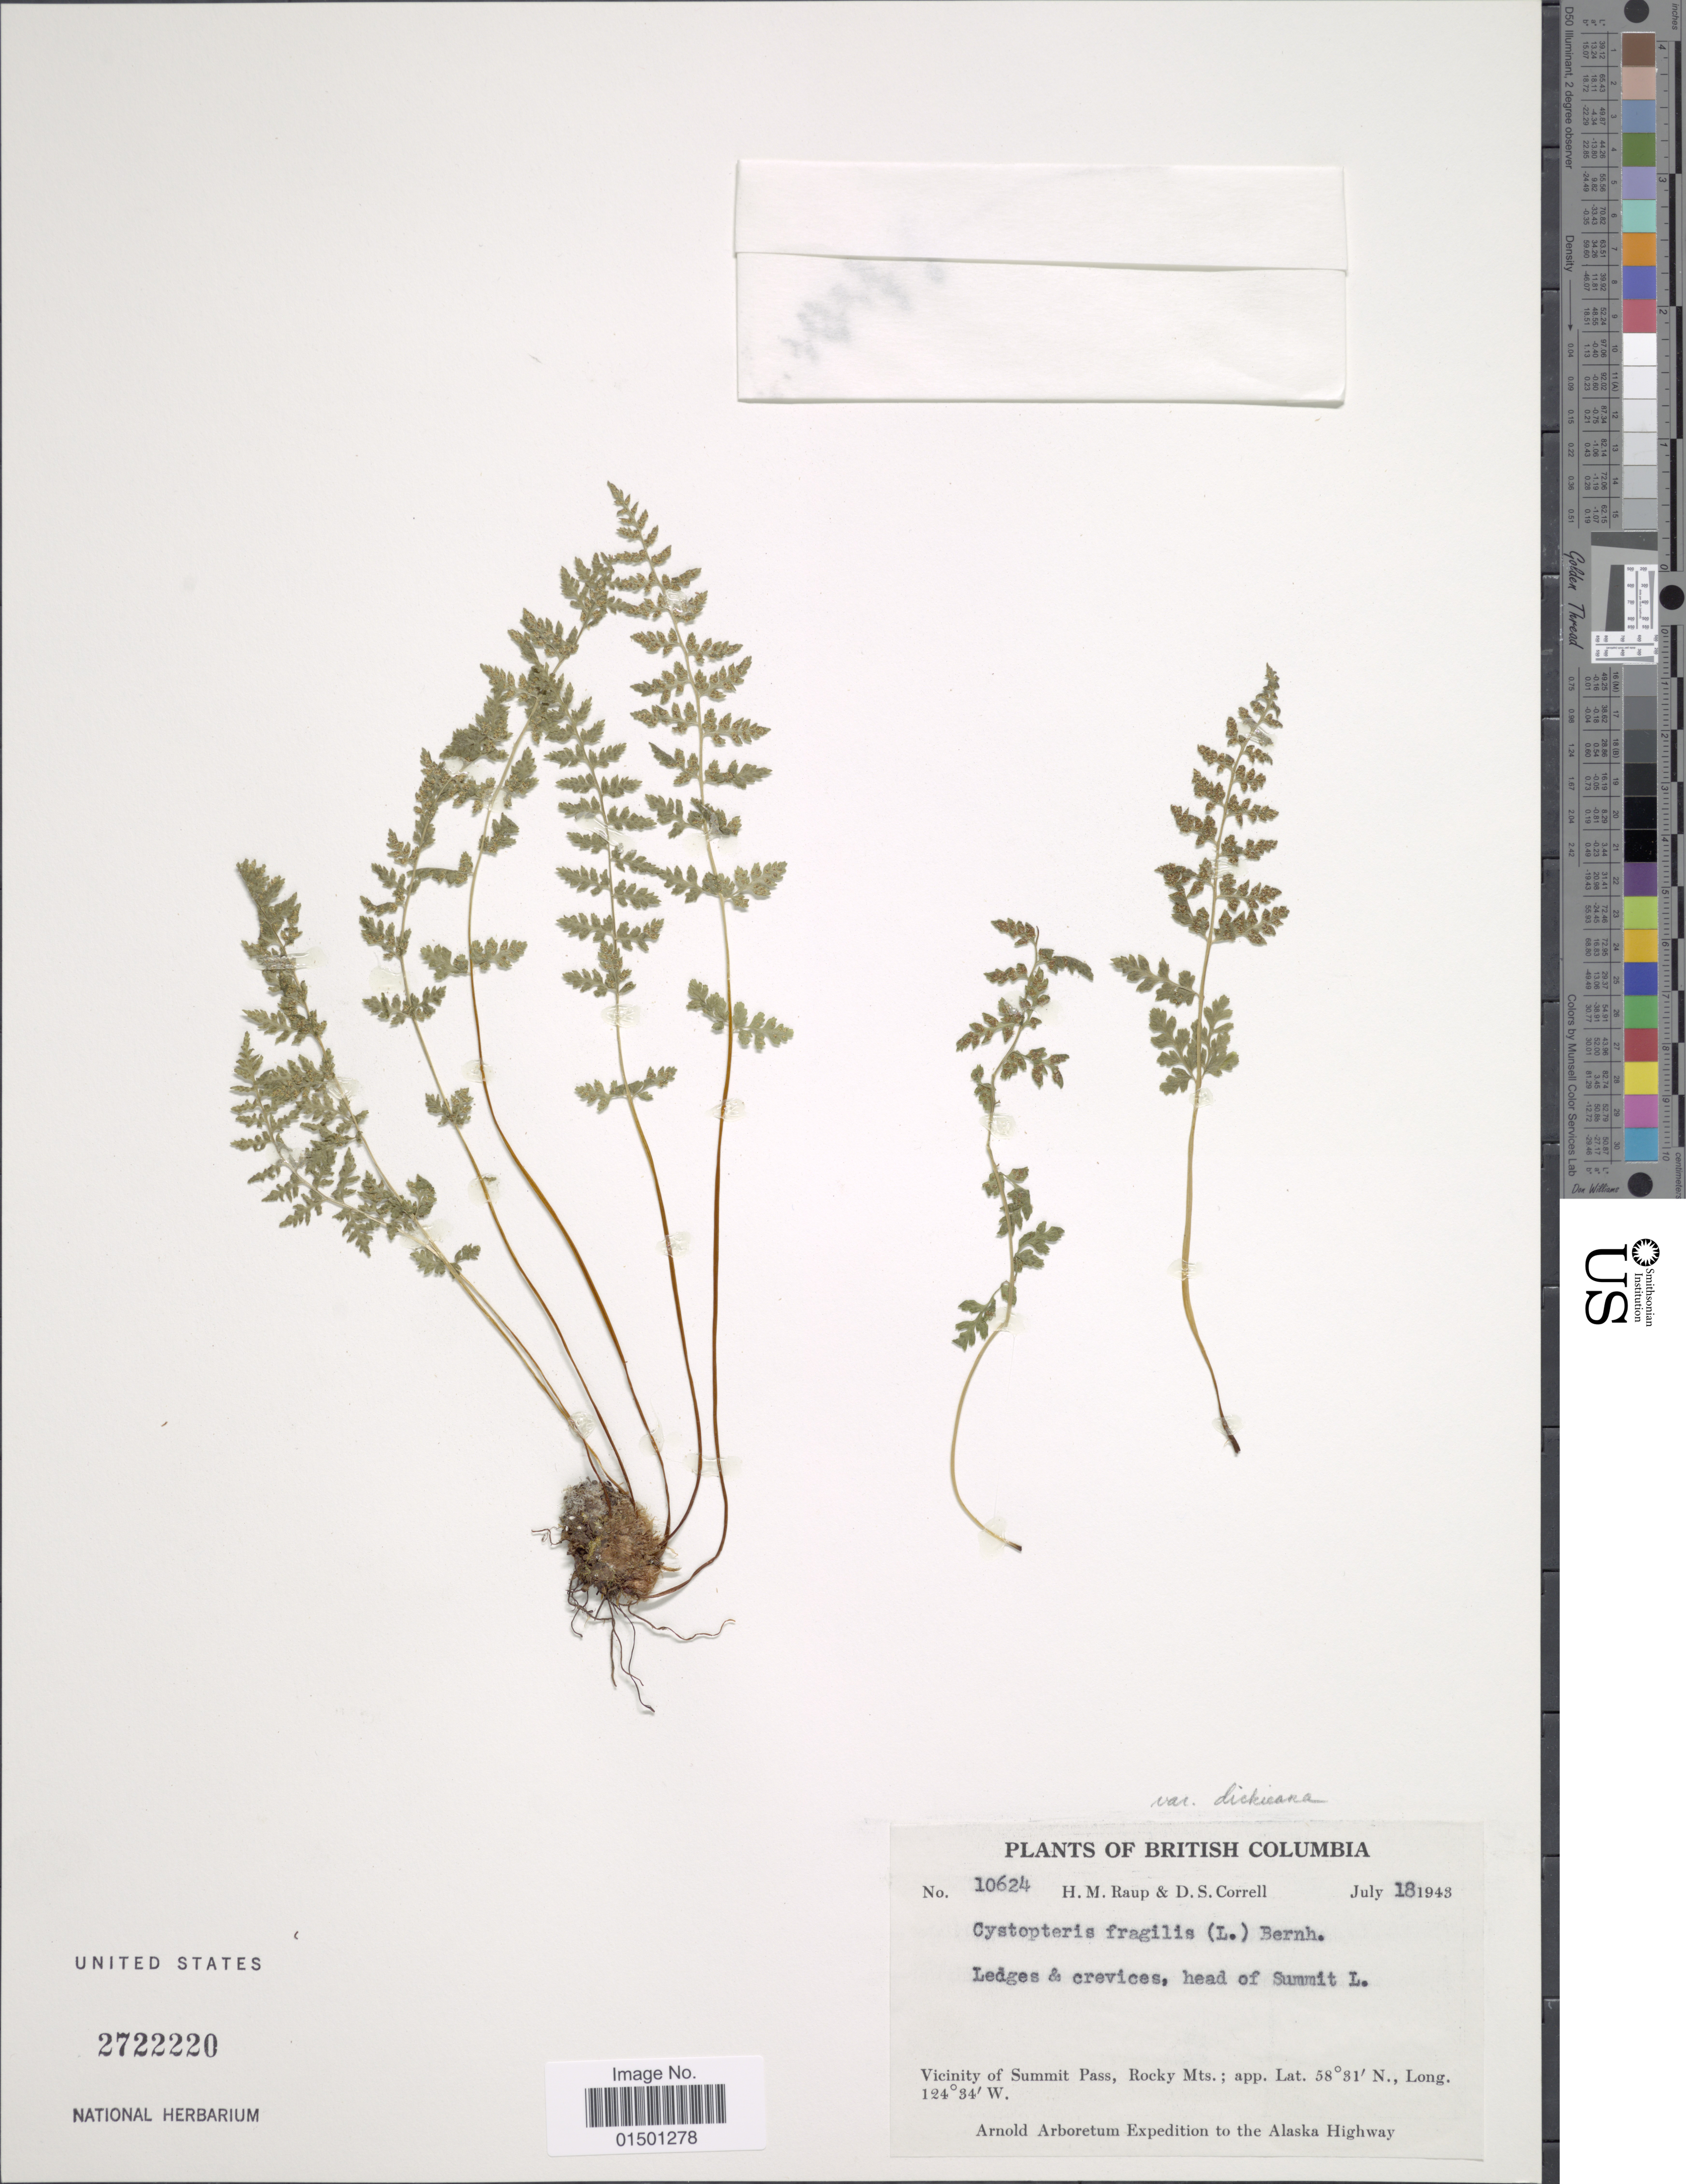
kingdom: Plantae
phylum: Tracheophyta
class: Polypodiopsida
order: Polypodiales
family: Cystopteridaceae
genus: Cystopteris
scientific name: Cystopteris fragilis var. dickieana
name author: B. Boivin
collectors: H. Raup & D. S. Correll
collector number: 10624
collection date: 1943-07-18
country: Canada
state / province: British Columbia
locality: Vicinity of Summit Pass, Rocky Mts.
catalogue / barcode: US 2722220